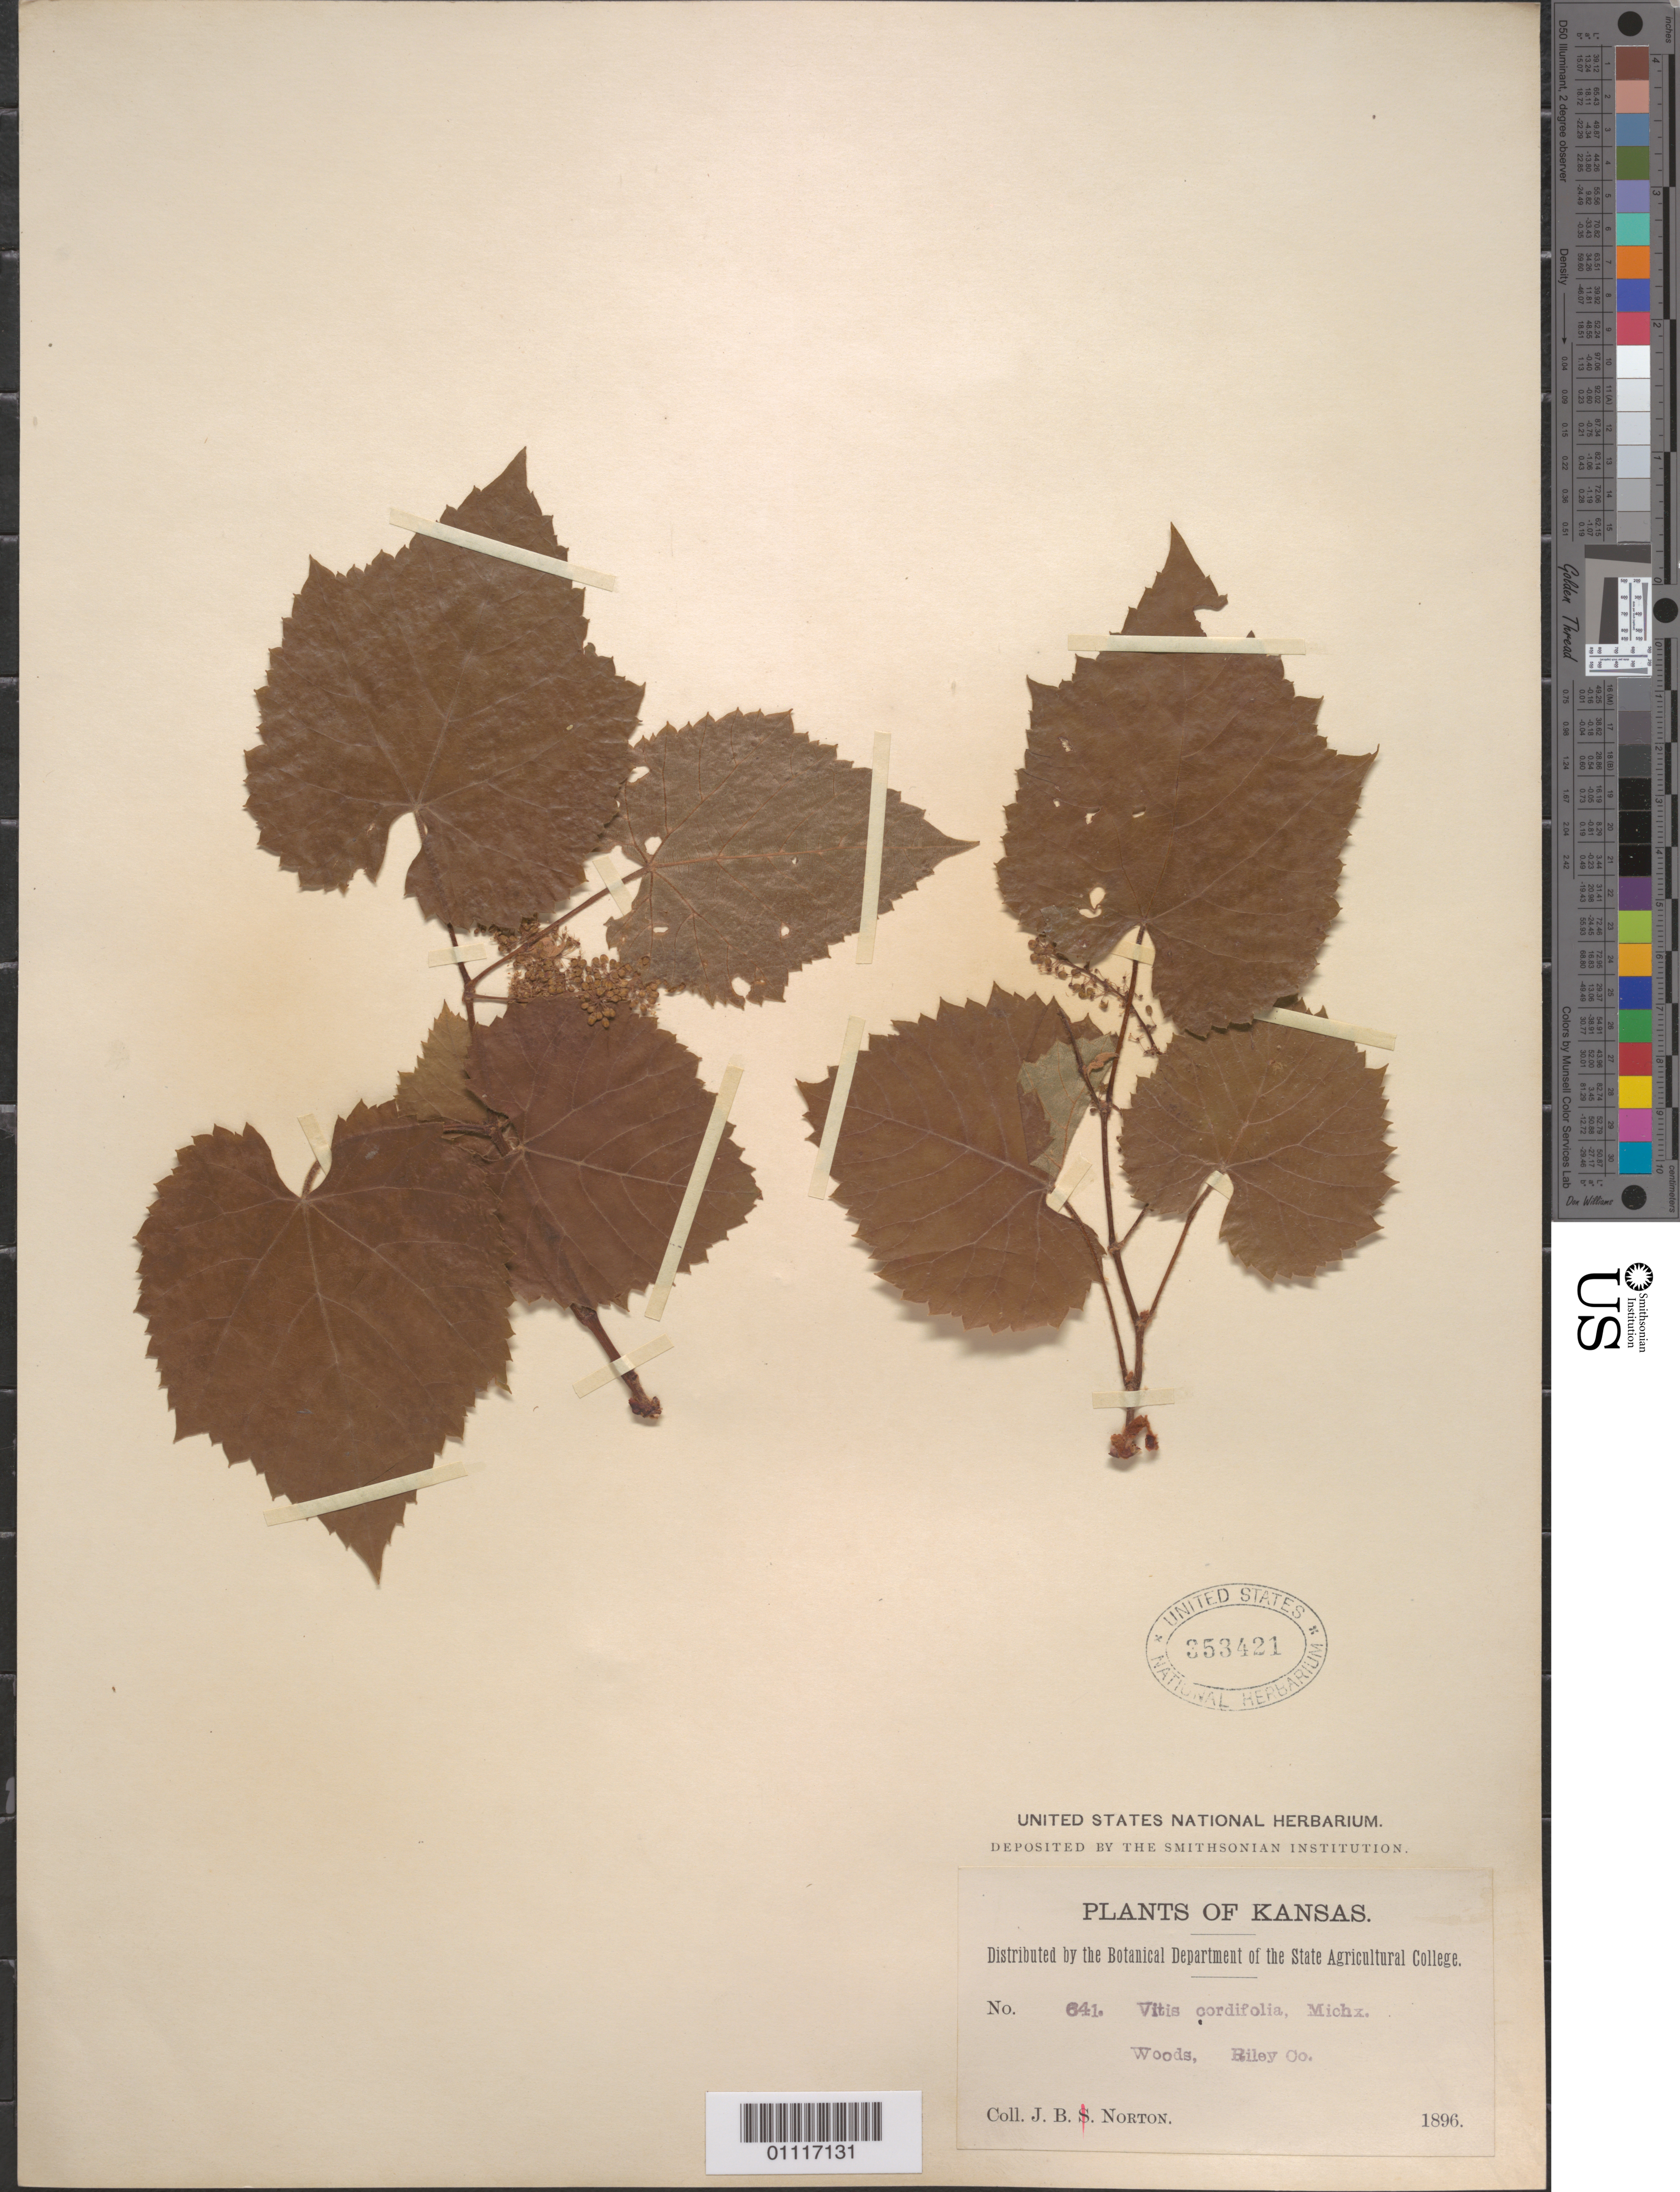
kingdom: Plantae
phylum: Tracheophyta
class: Magnoliopsida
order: Vitales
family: Vitaceae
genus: Vitis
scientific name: Vitis cordifolia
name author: Michx.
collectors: J. B. Norton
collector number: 641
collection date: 1896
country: United States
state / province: Kansas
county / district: Riley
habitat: woods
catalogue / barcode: US 353421